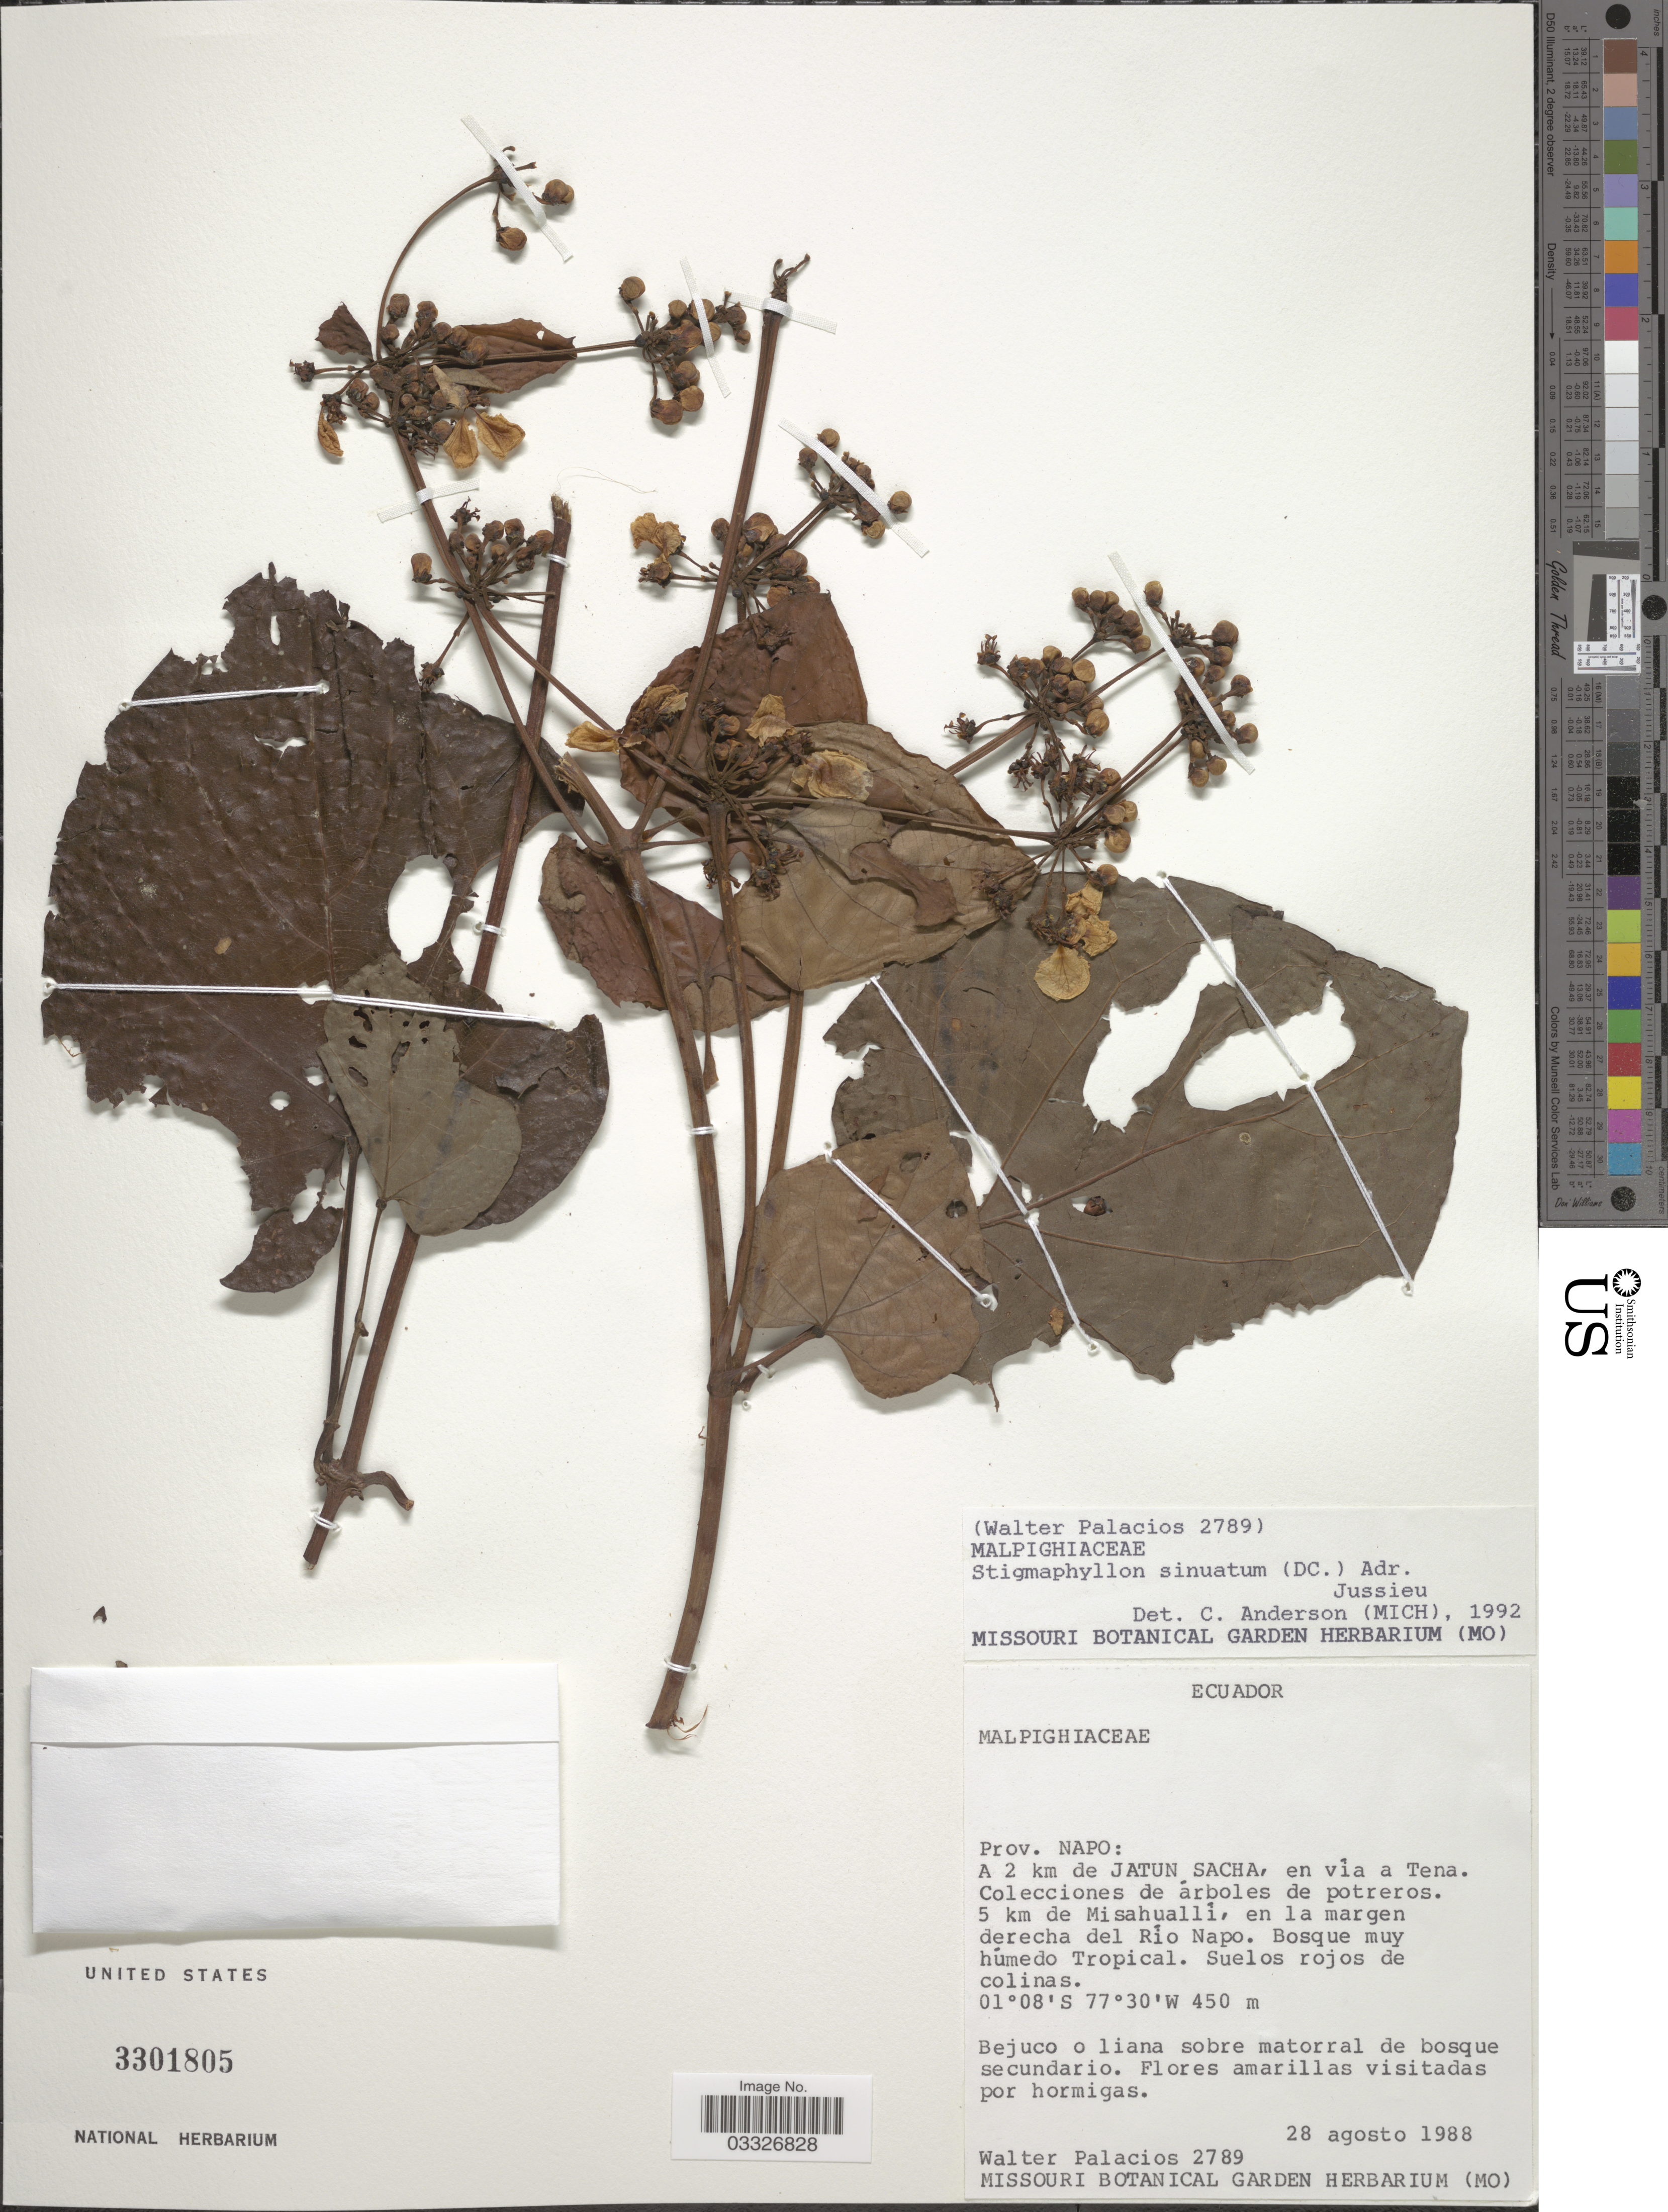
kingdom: Plantae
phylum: Tracheophyta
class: Magnoliopsida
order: Malpighiales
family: Malpighiaceae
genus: Stigmaphyllon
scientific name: Stigmaphyllon sinuatum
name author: (DC.) A. Juss.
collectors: W. Palacios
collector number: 2789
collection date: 1988-08-28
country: Ecuador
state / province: Napo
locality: A 2 km de Jatun Sacha, en vía a Tena. Colecciones de árboles de potreros. 5 km de Misahuallí, en la margen derecha del Río Napo. Bosque muy húmedo Tropical.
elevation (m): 450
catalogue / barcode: US 3301805